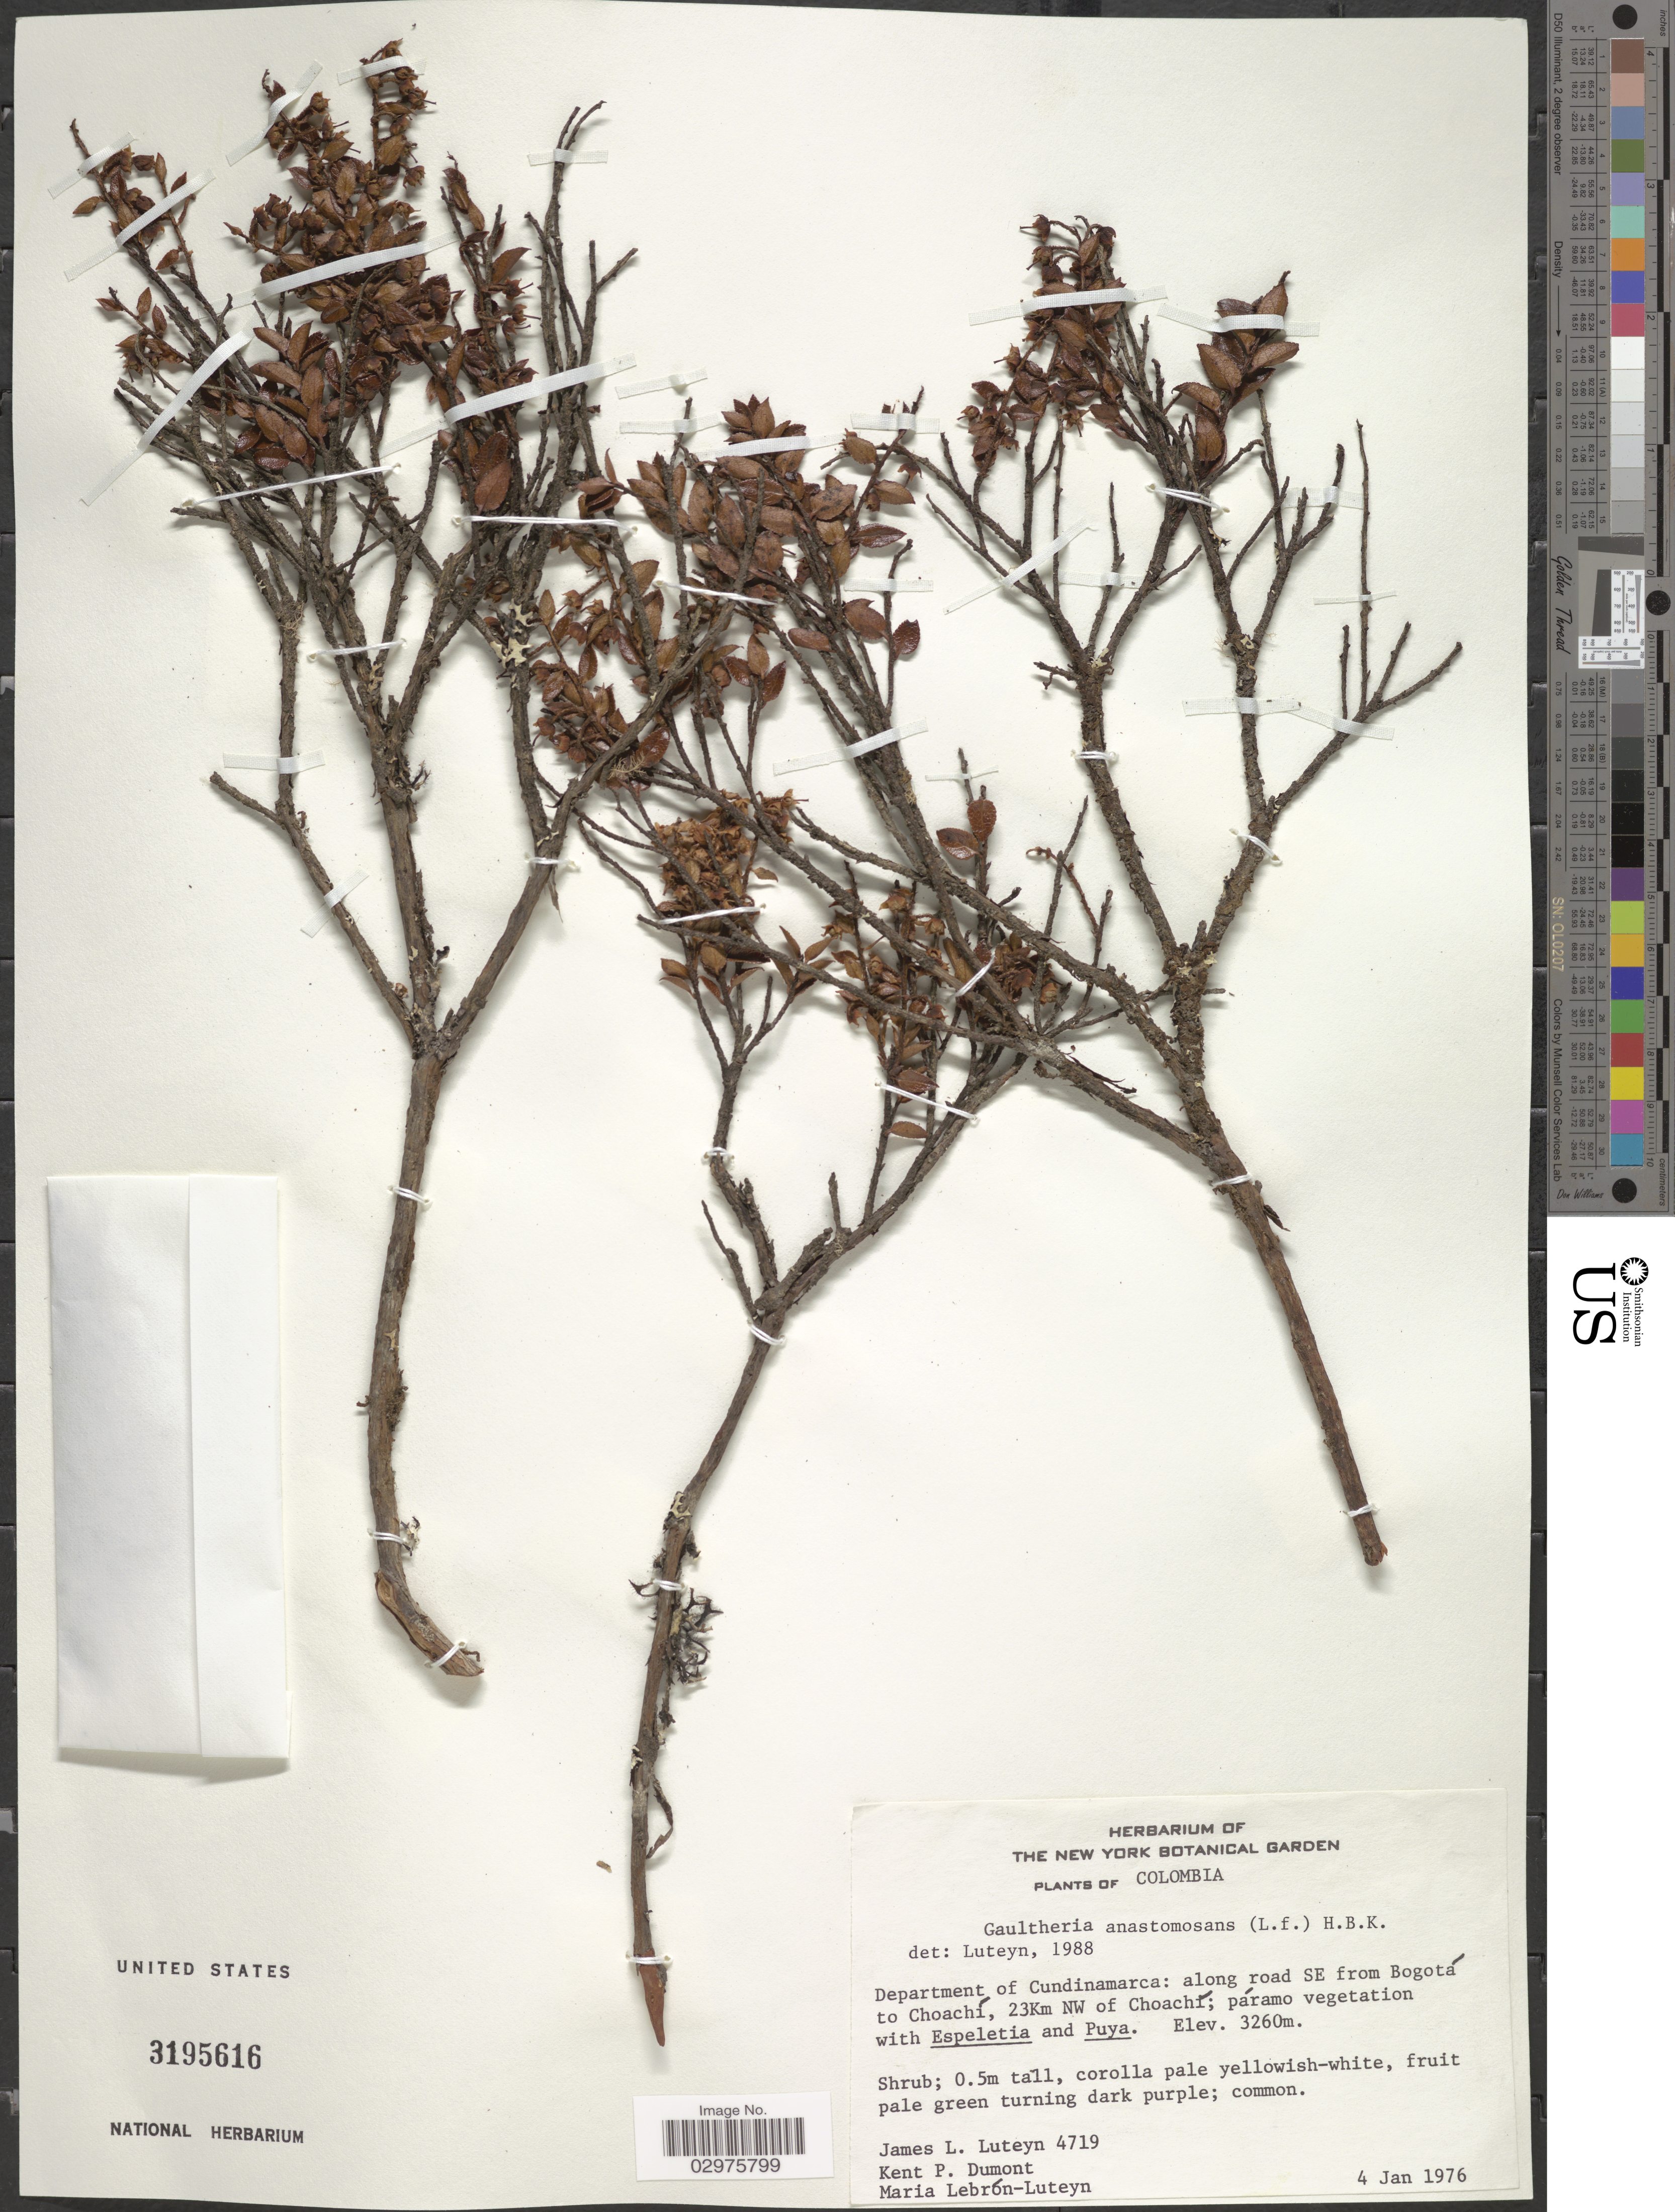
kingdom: Plantae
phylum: Tracheophyta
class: Magnoliopsida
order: Ericales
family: Ericaceae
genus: Gaultheria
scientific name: Gaultheria anastomosans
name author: (L. f.) Kunth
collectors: J. L. Luteyn, K. P. Dumont & M. L. Lebrón-Luteyn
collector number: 4719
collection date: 1976-01-04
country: Colombia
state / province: Cundinamarca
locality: Department of Cundinamarca: along road SE from Bogotá to Choachí, 23Km NW of Choachí.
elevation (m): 3260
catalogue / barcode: US 3195616